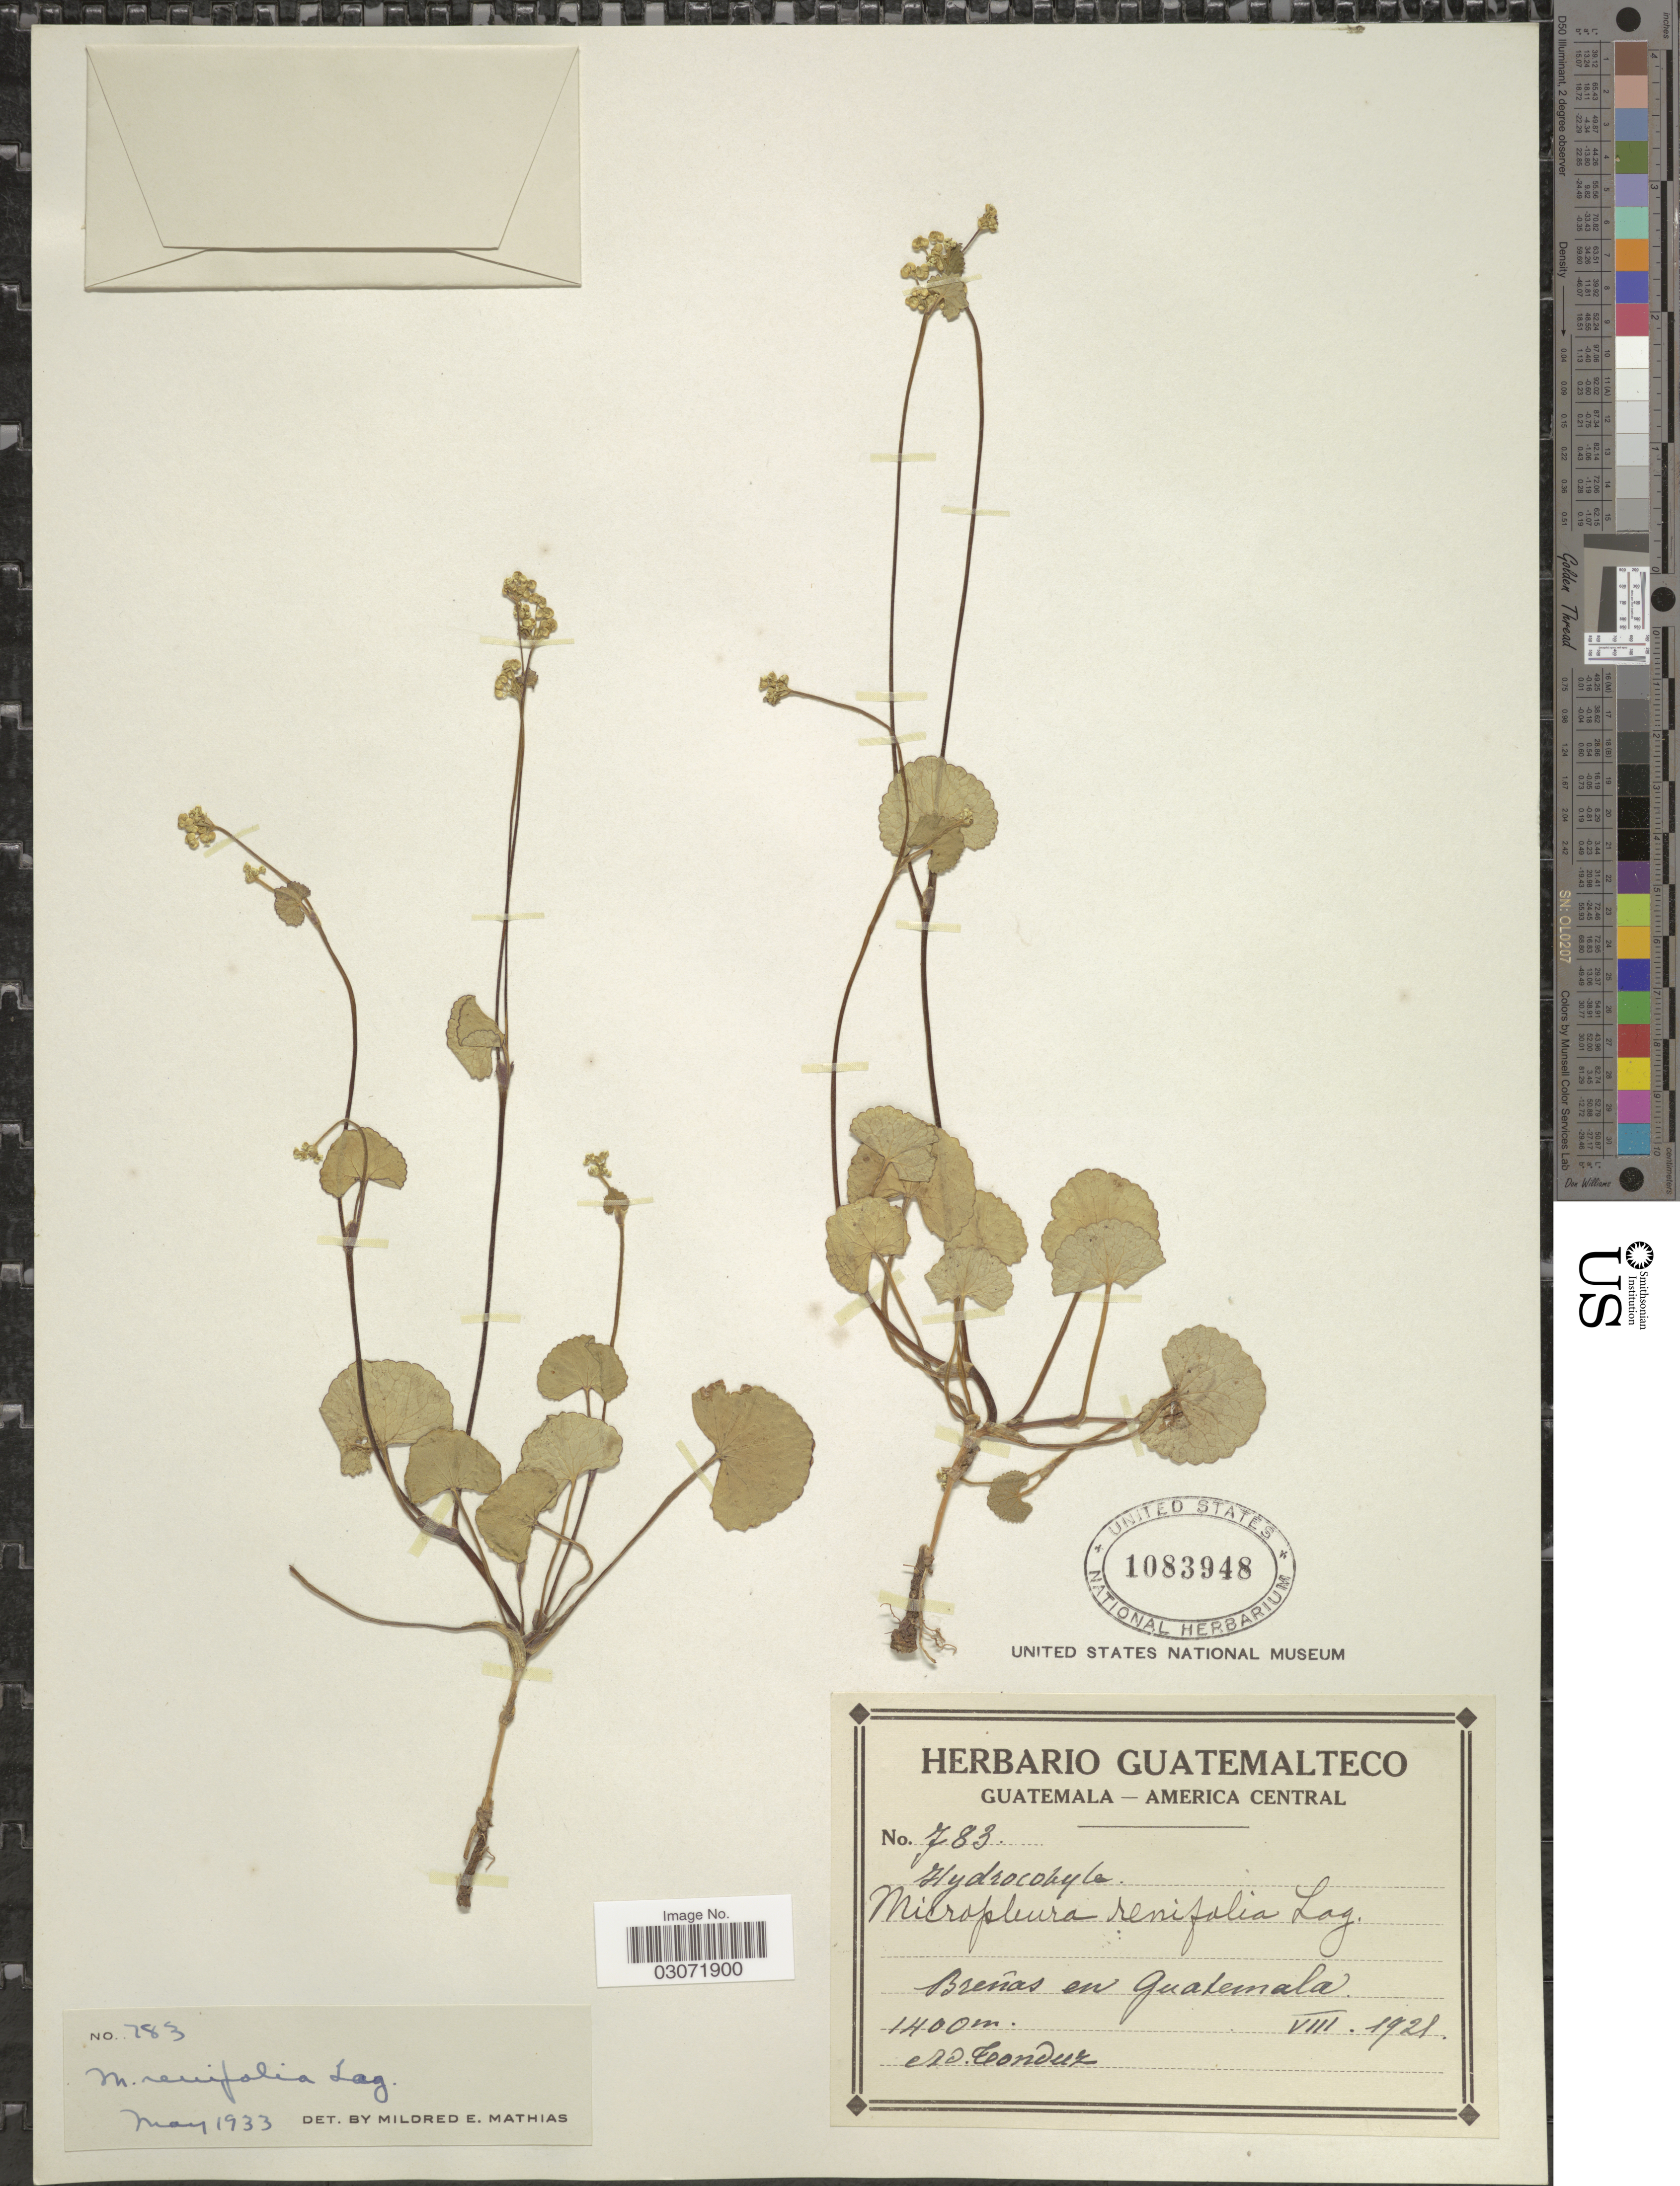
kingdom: Plantae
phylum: Tracheophyta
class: Magnoliopsida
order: Apiales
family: Apiaceae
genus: Micropleura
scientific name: Micropleura renifolia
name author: Lag.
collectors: A. Tonduz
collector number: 783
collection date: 1928-08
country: Guatemala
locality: Breñas en Guatemala.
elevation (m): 1400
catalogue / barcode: US 1083948